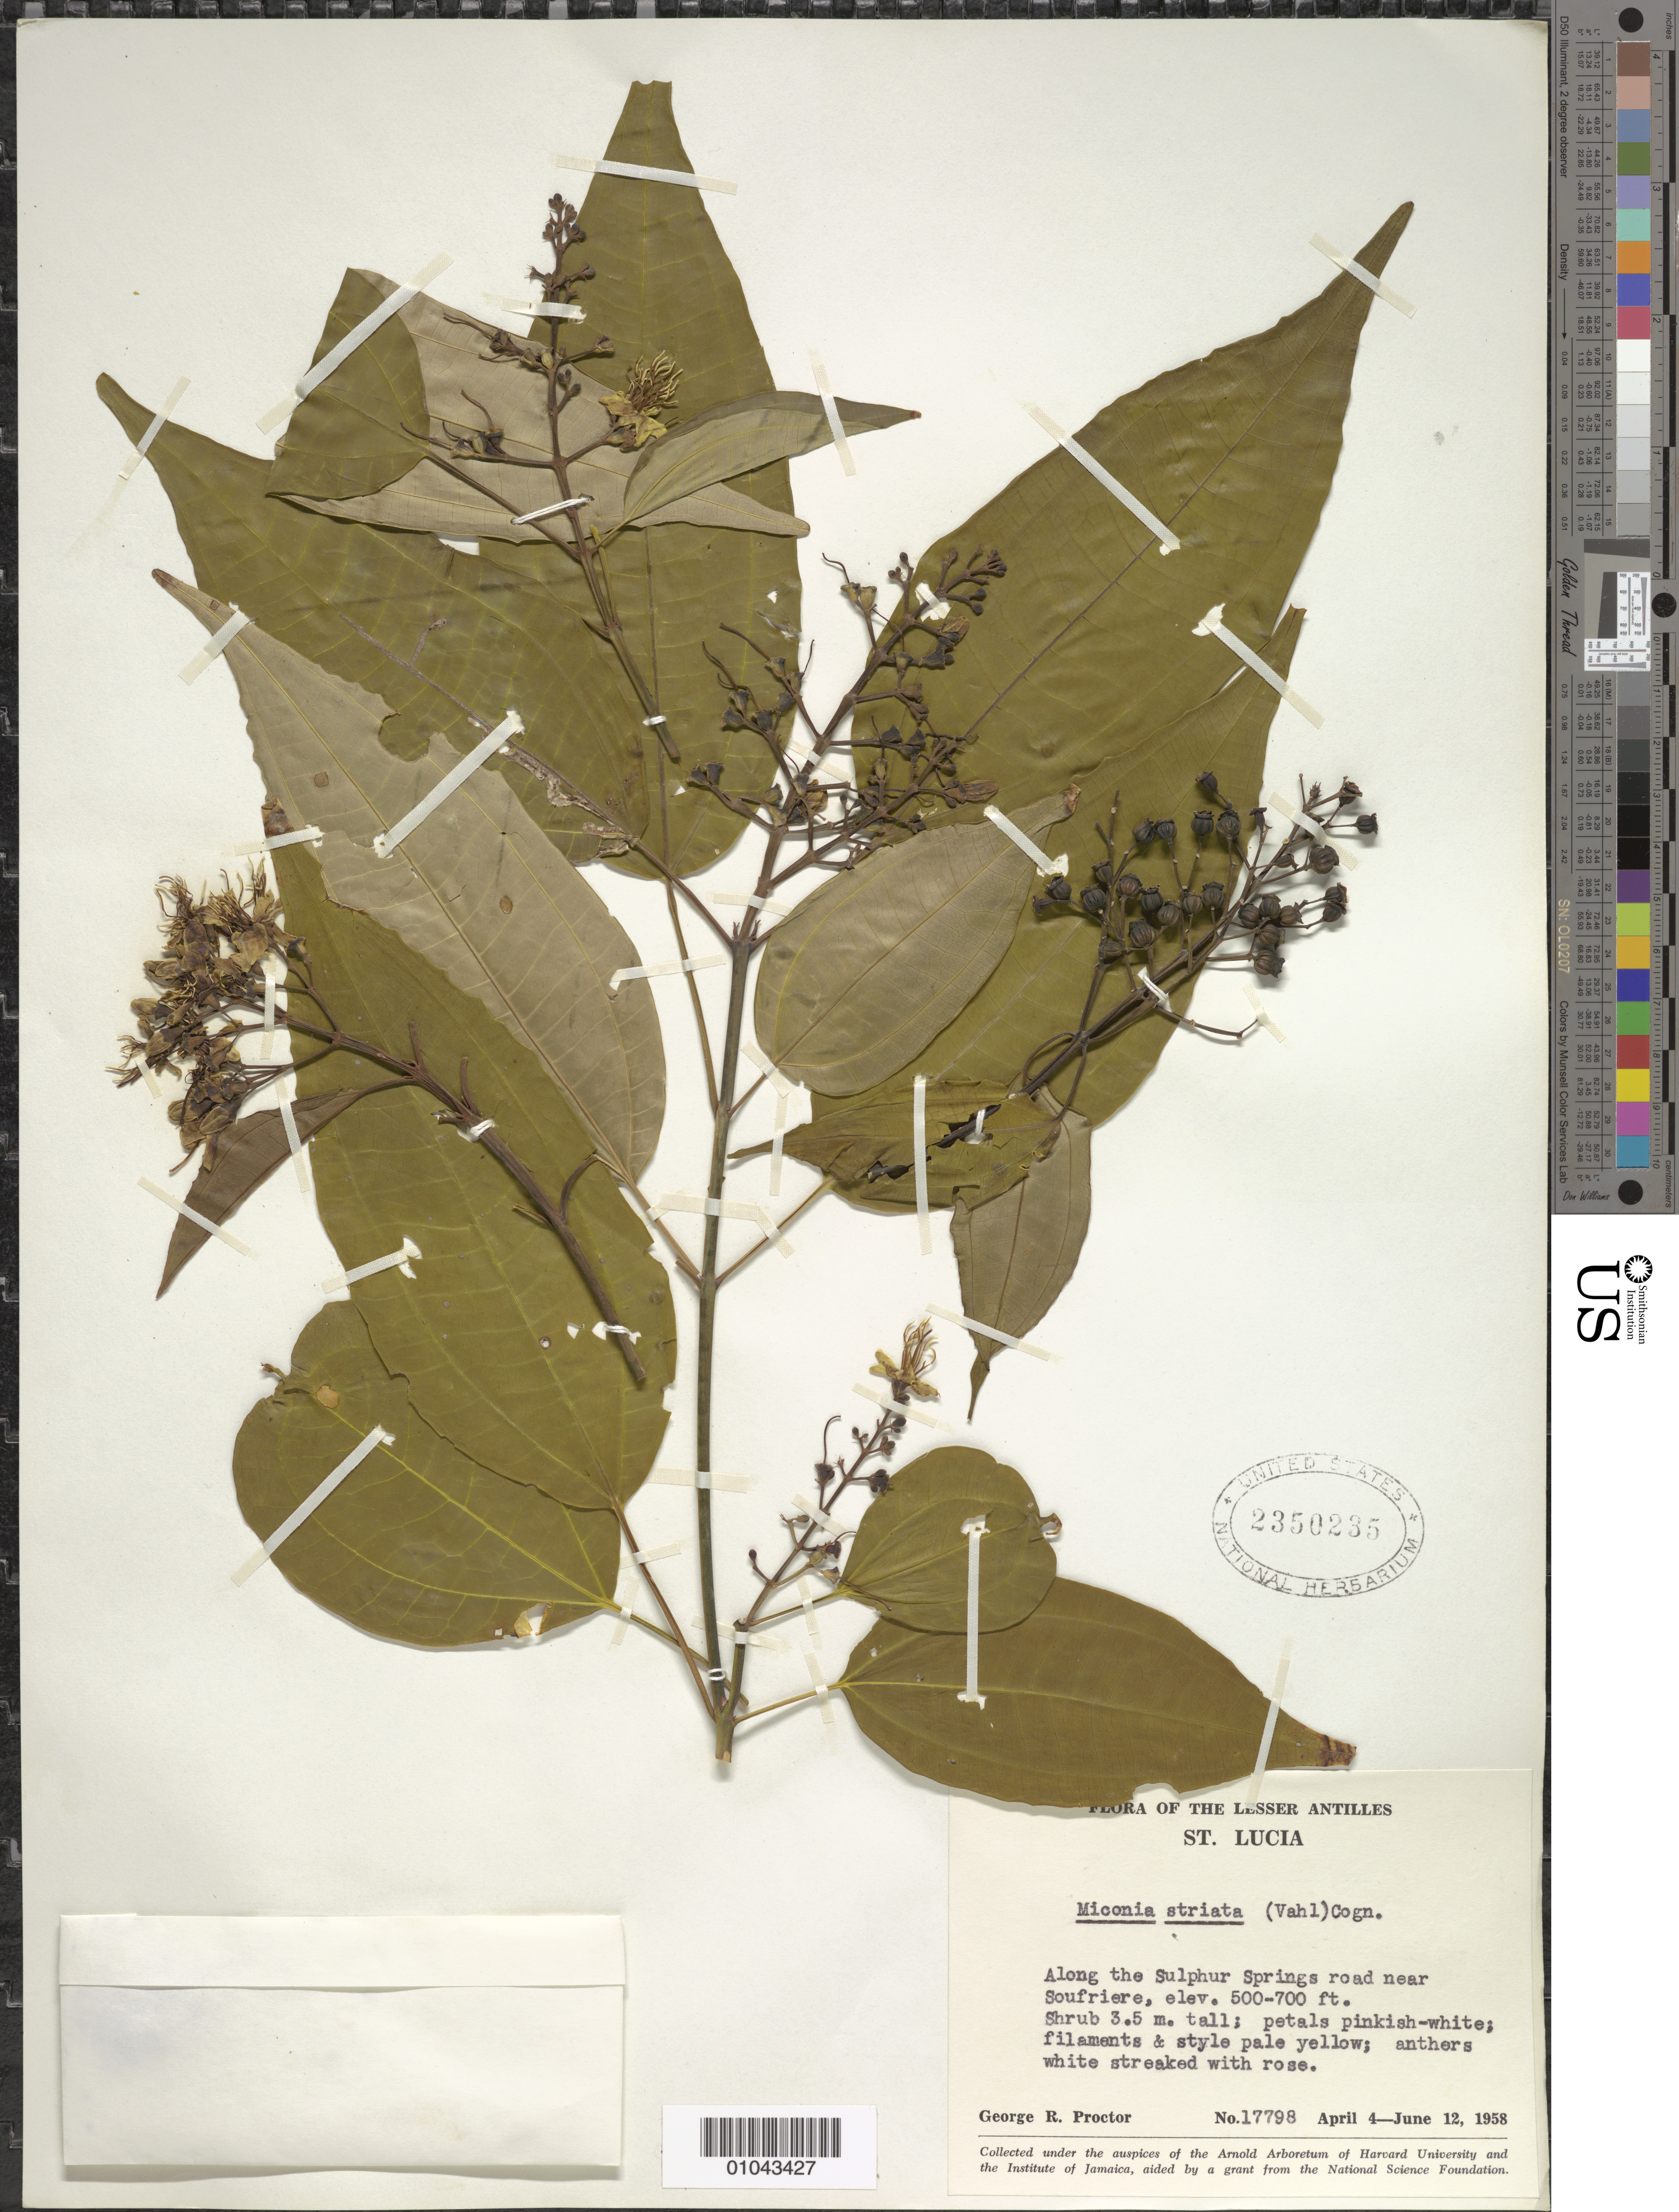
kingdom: Plantae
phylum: Tracheophyta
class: Magnoliopsida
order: Myrtales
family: Melastomataceae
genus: Miconia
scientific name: Miconia striata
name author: (Vahl) Cogn.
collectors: G. R. Proctor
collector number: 17798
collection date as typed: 04 Apr 1958 to 12 Jun 1958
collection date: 1958-04-04/1958-06-12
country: St. Lucia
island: St. Lucia I.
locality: Sulphur Springs road near Soufriere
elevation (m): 152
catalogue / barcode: US 2350235